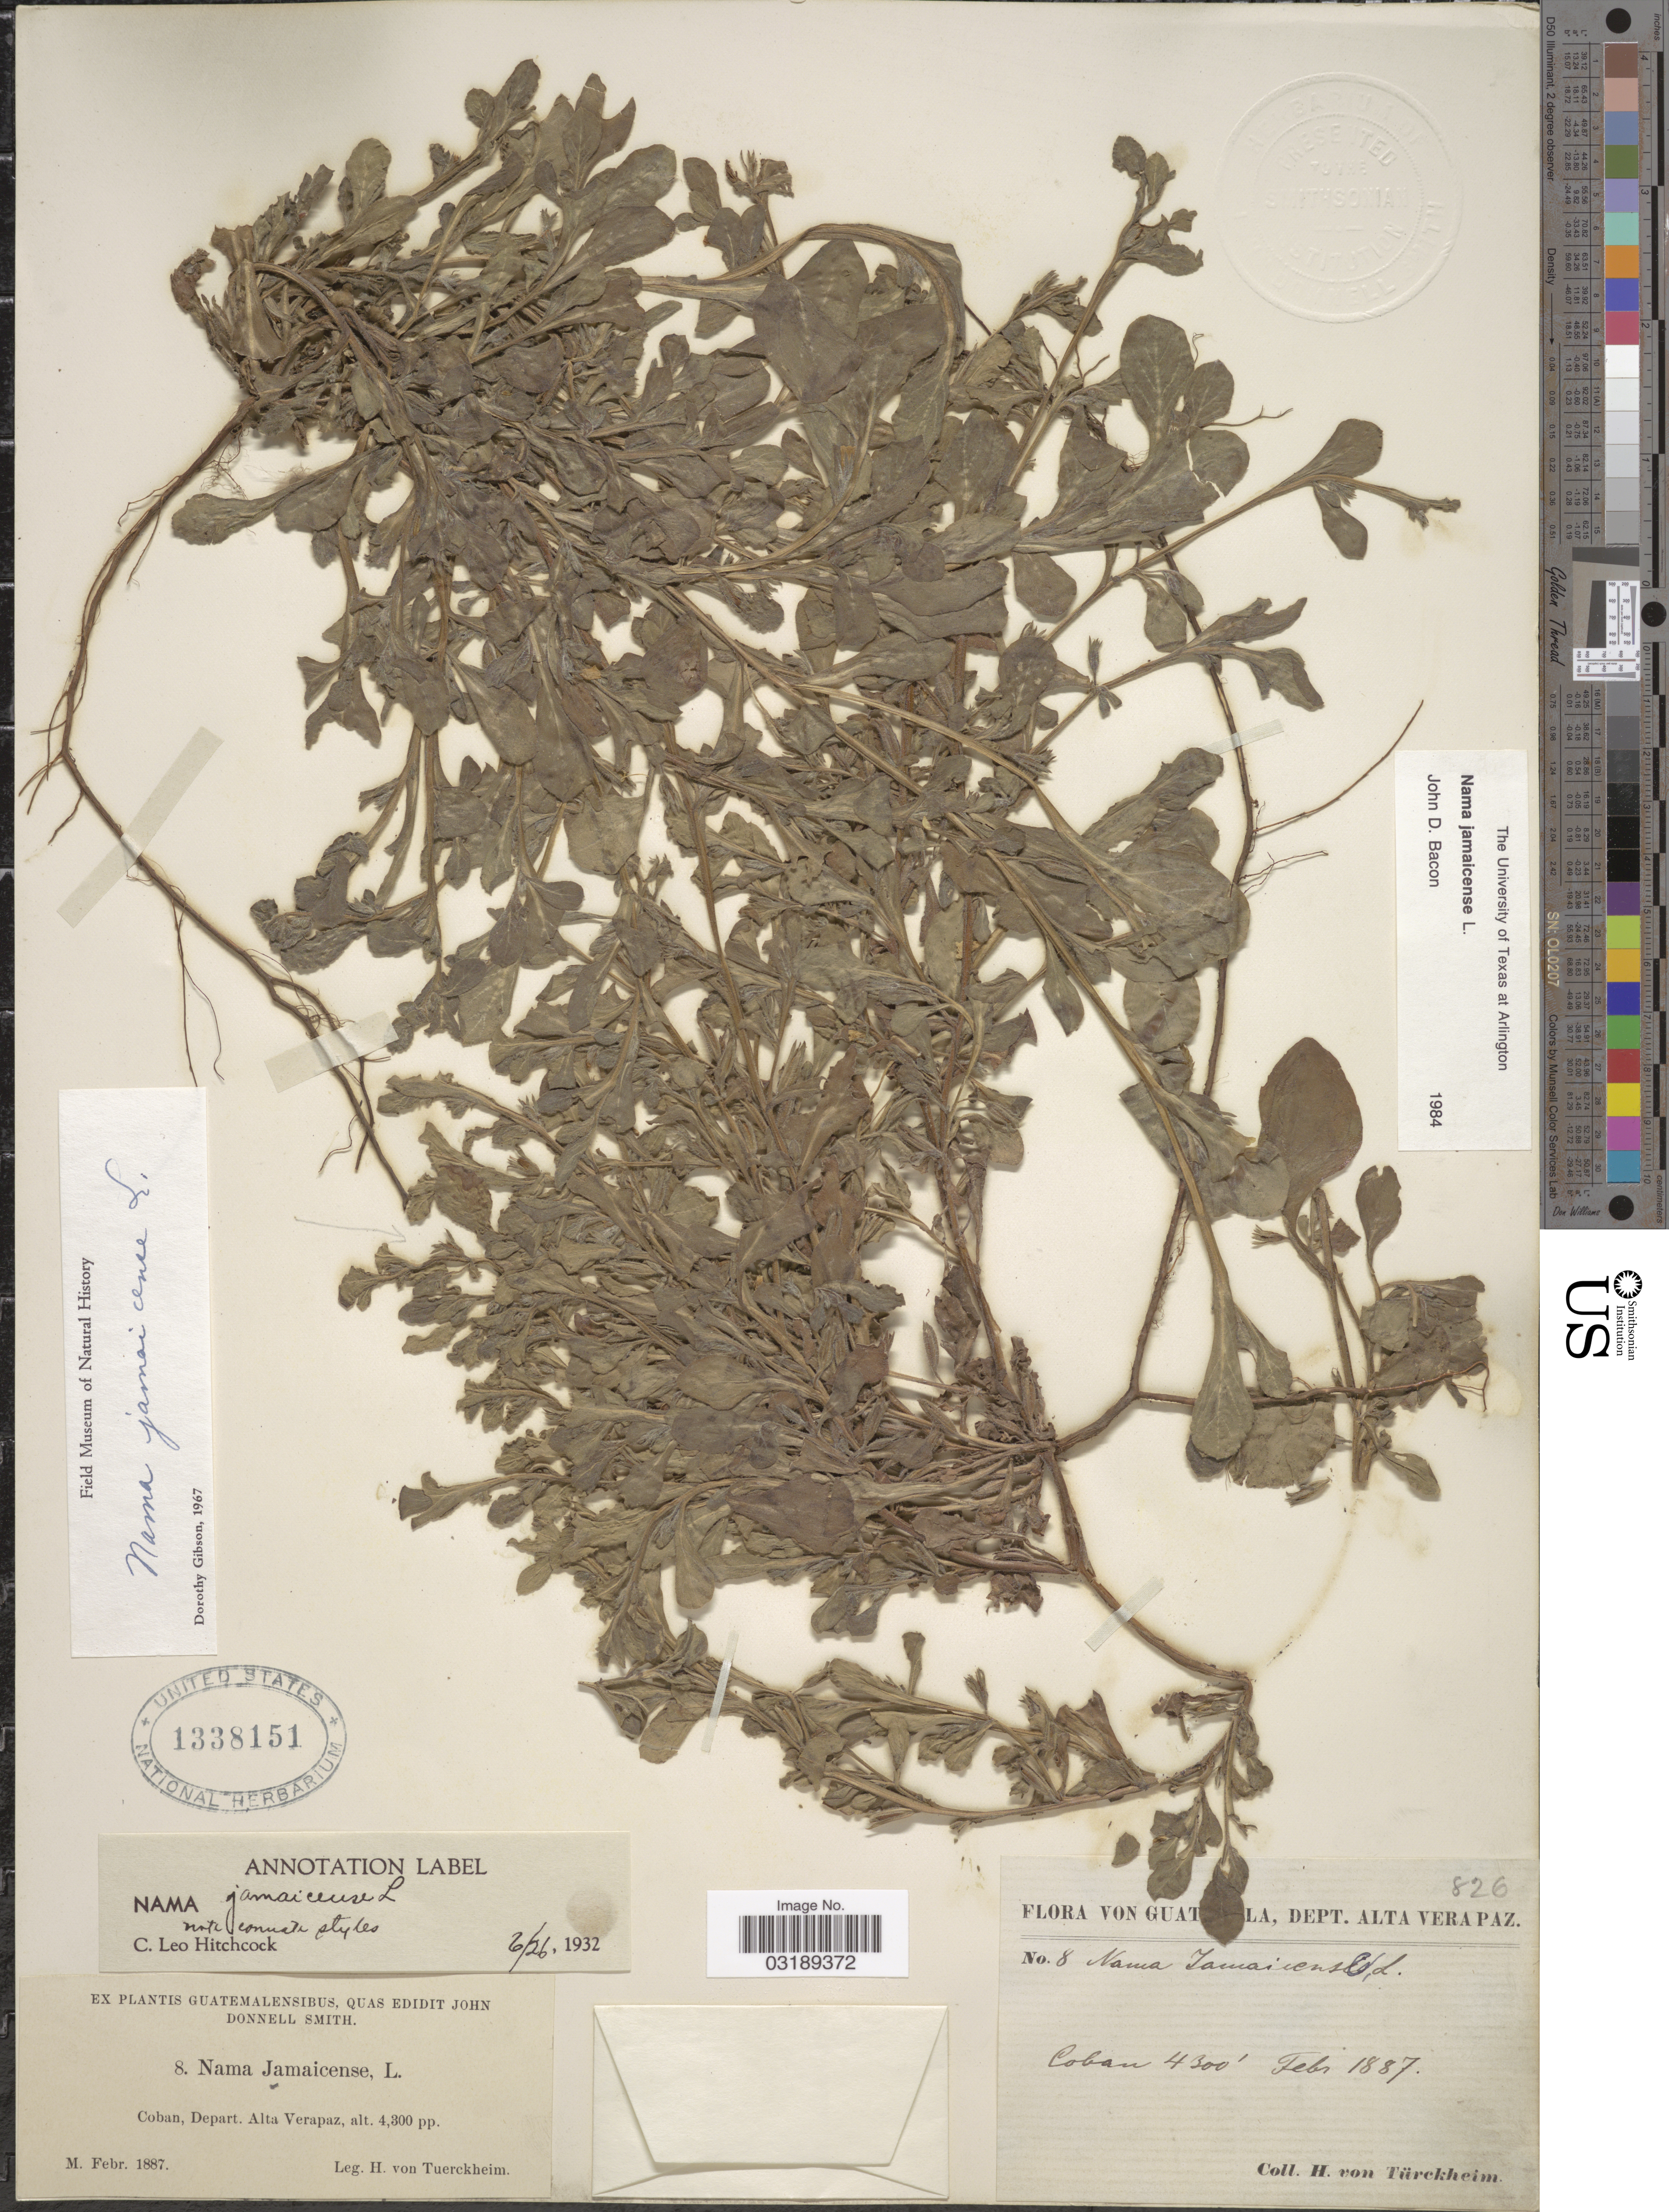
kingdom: Plantae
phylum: Tracheophyta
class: Magnoliopsida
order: Boraginales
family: Namaceae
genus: Nama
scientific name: Nama jamaicensis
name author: L.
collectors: H. von Türckheim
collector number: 8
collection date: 1887-02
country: Guatemala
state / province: Alta Verapaz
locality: Coban, Depart. Alta Verapaz.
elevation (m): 1311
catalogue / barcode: US 1338151